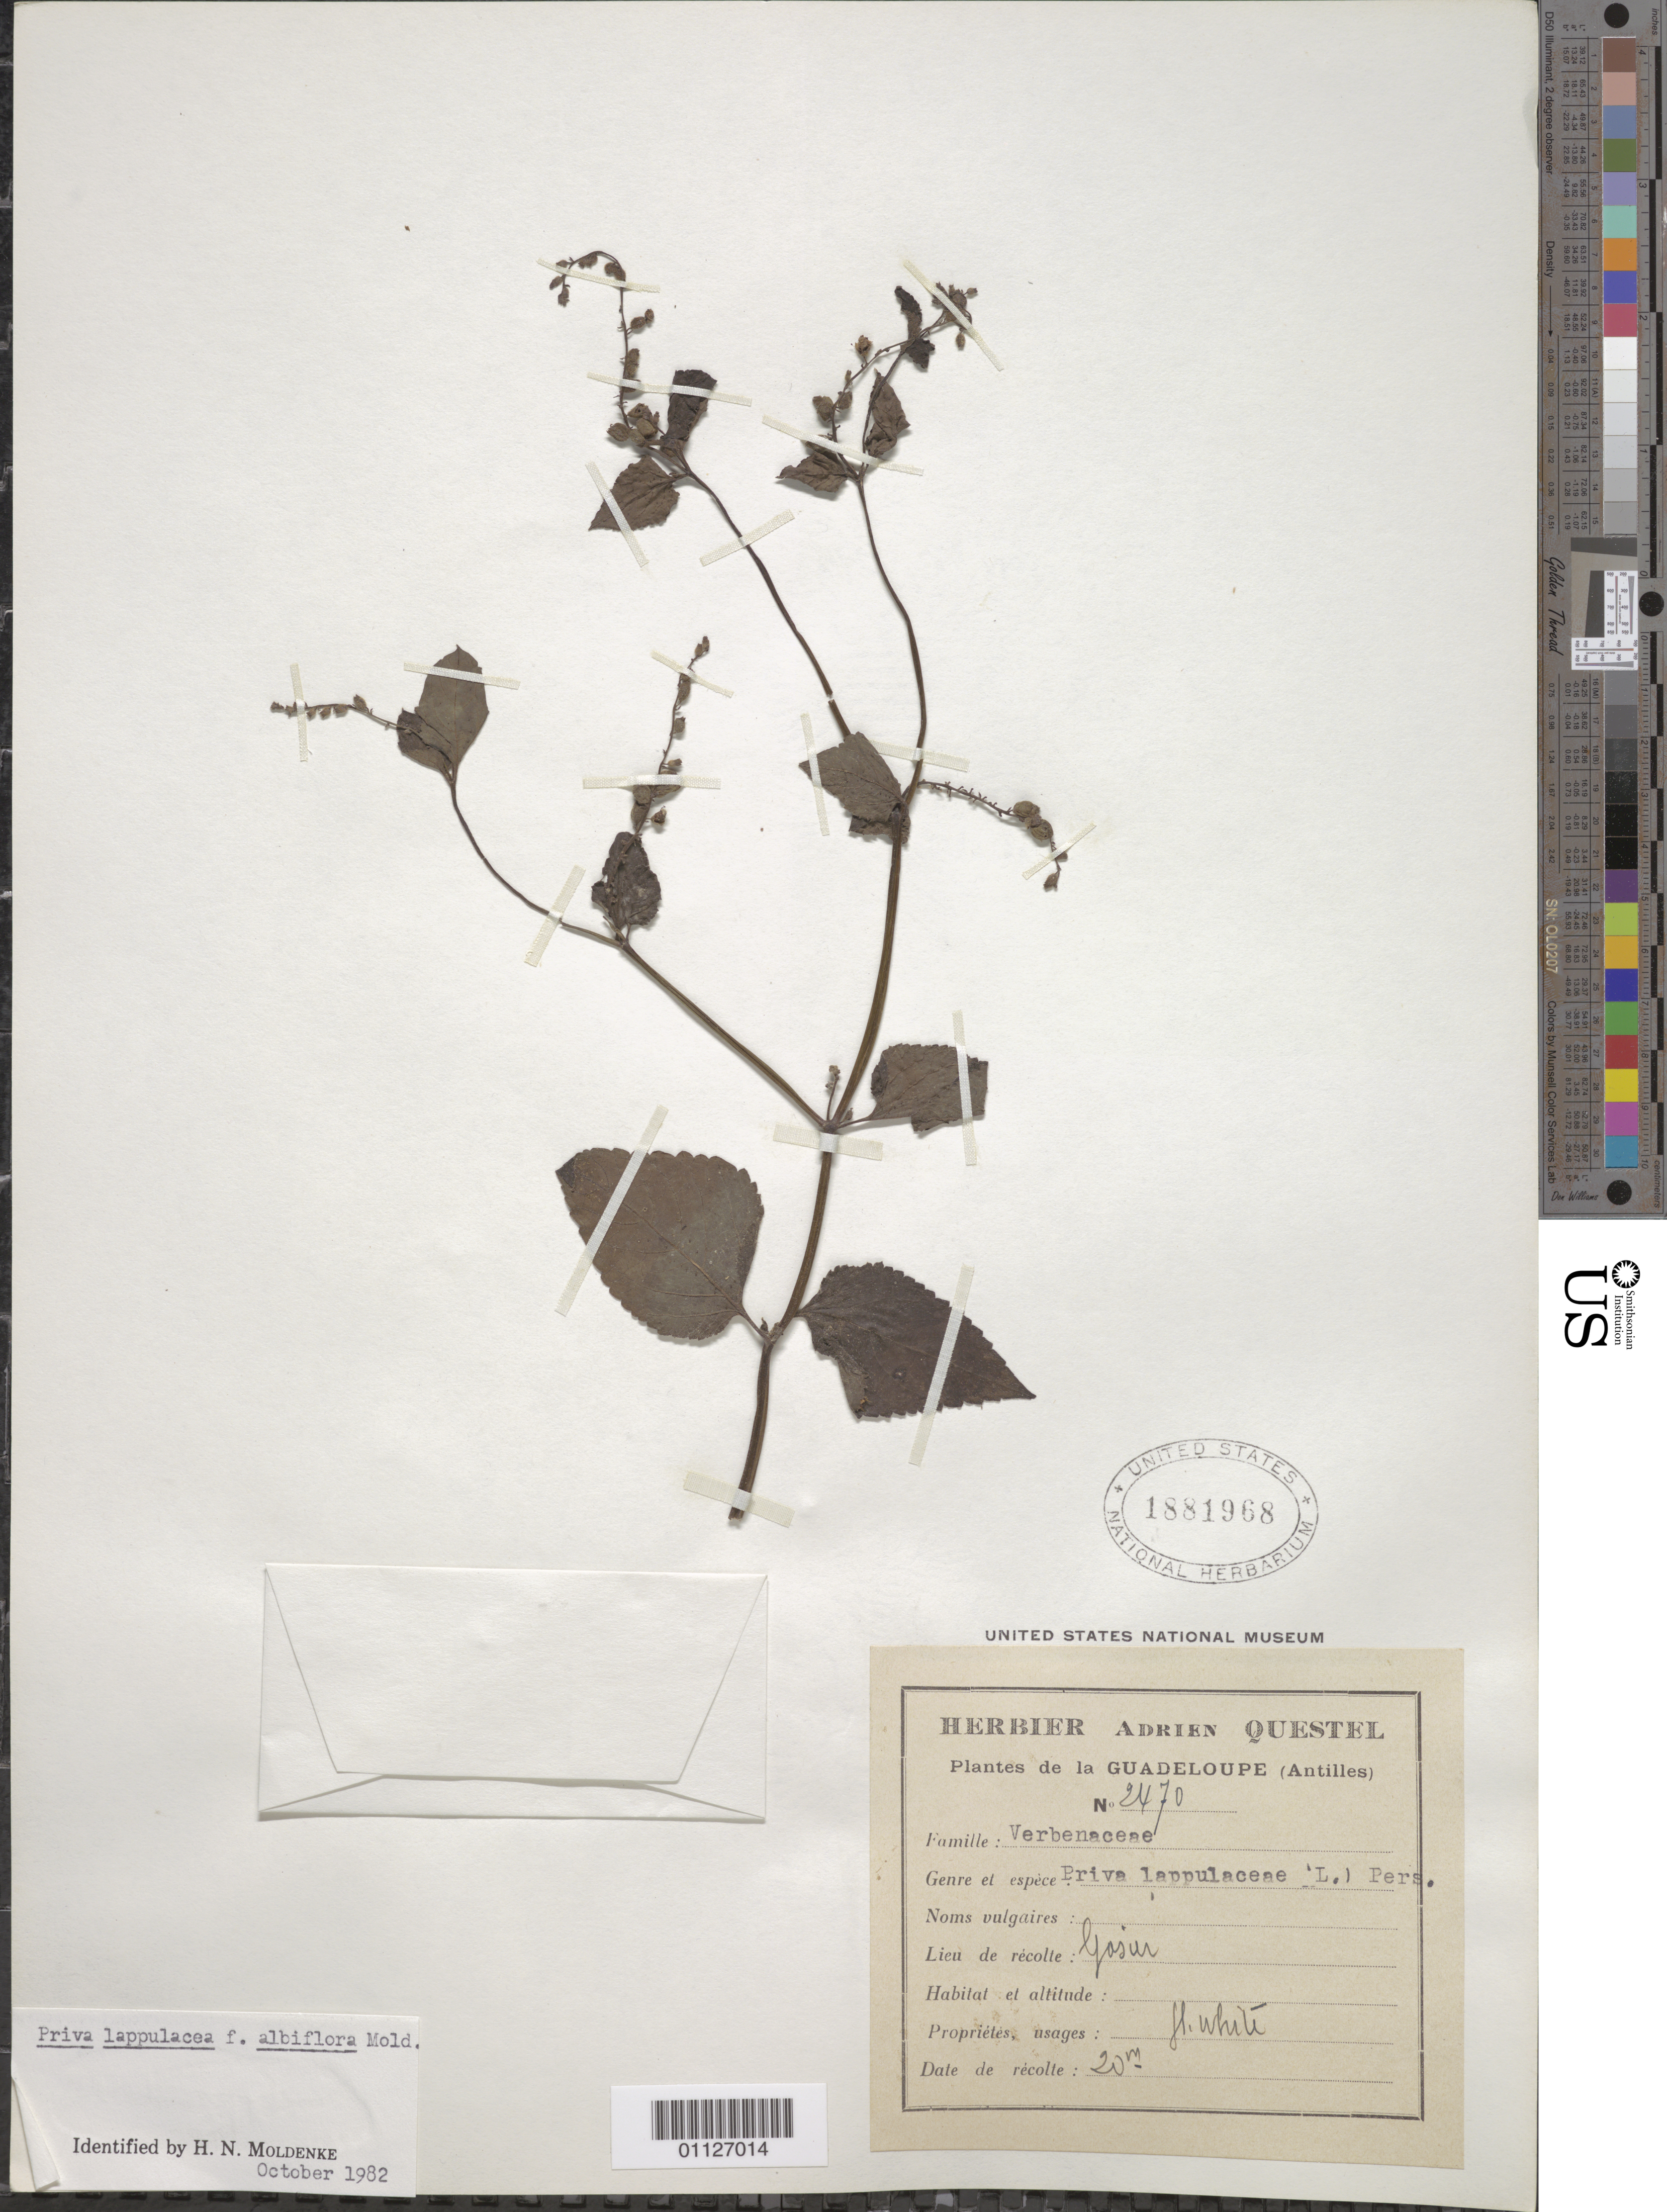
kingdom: Plantae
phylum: Tracheophyta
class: Magnoliopsida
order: Lamiales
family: Verbenaceae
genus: Priva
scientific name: Priva lappulacea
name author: (L.) Pers.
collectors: A. Questel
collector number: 2470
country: Guadeloupe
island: Grande Terre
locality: Gosier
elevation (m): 20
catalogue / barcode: US 1881968